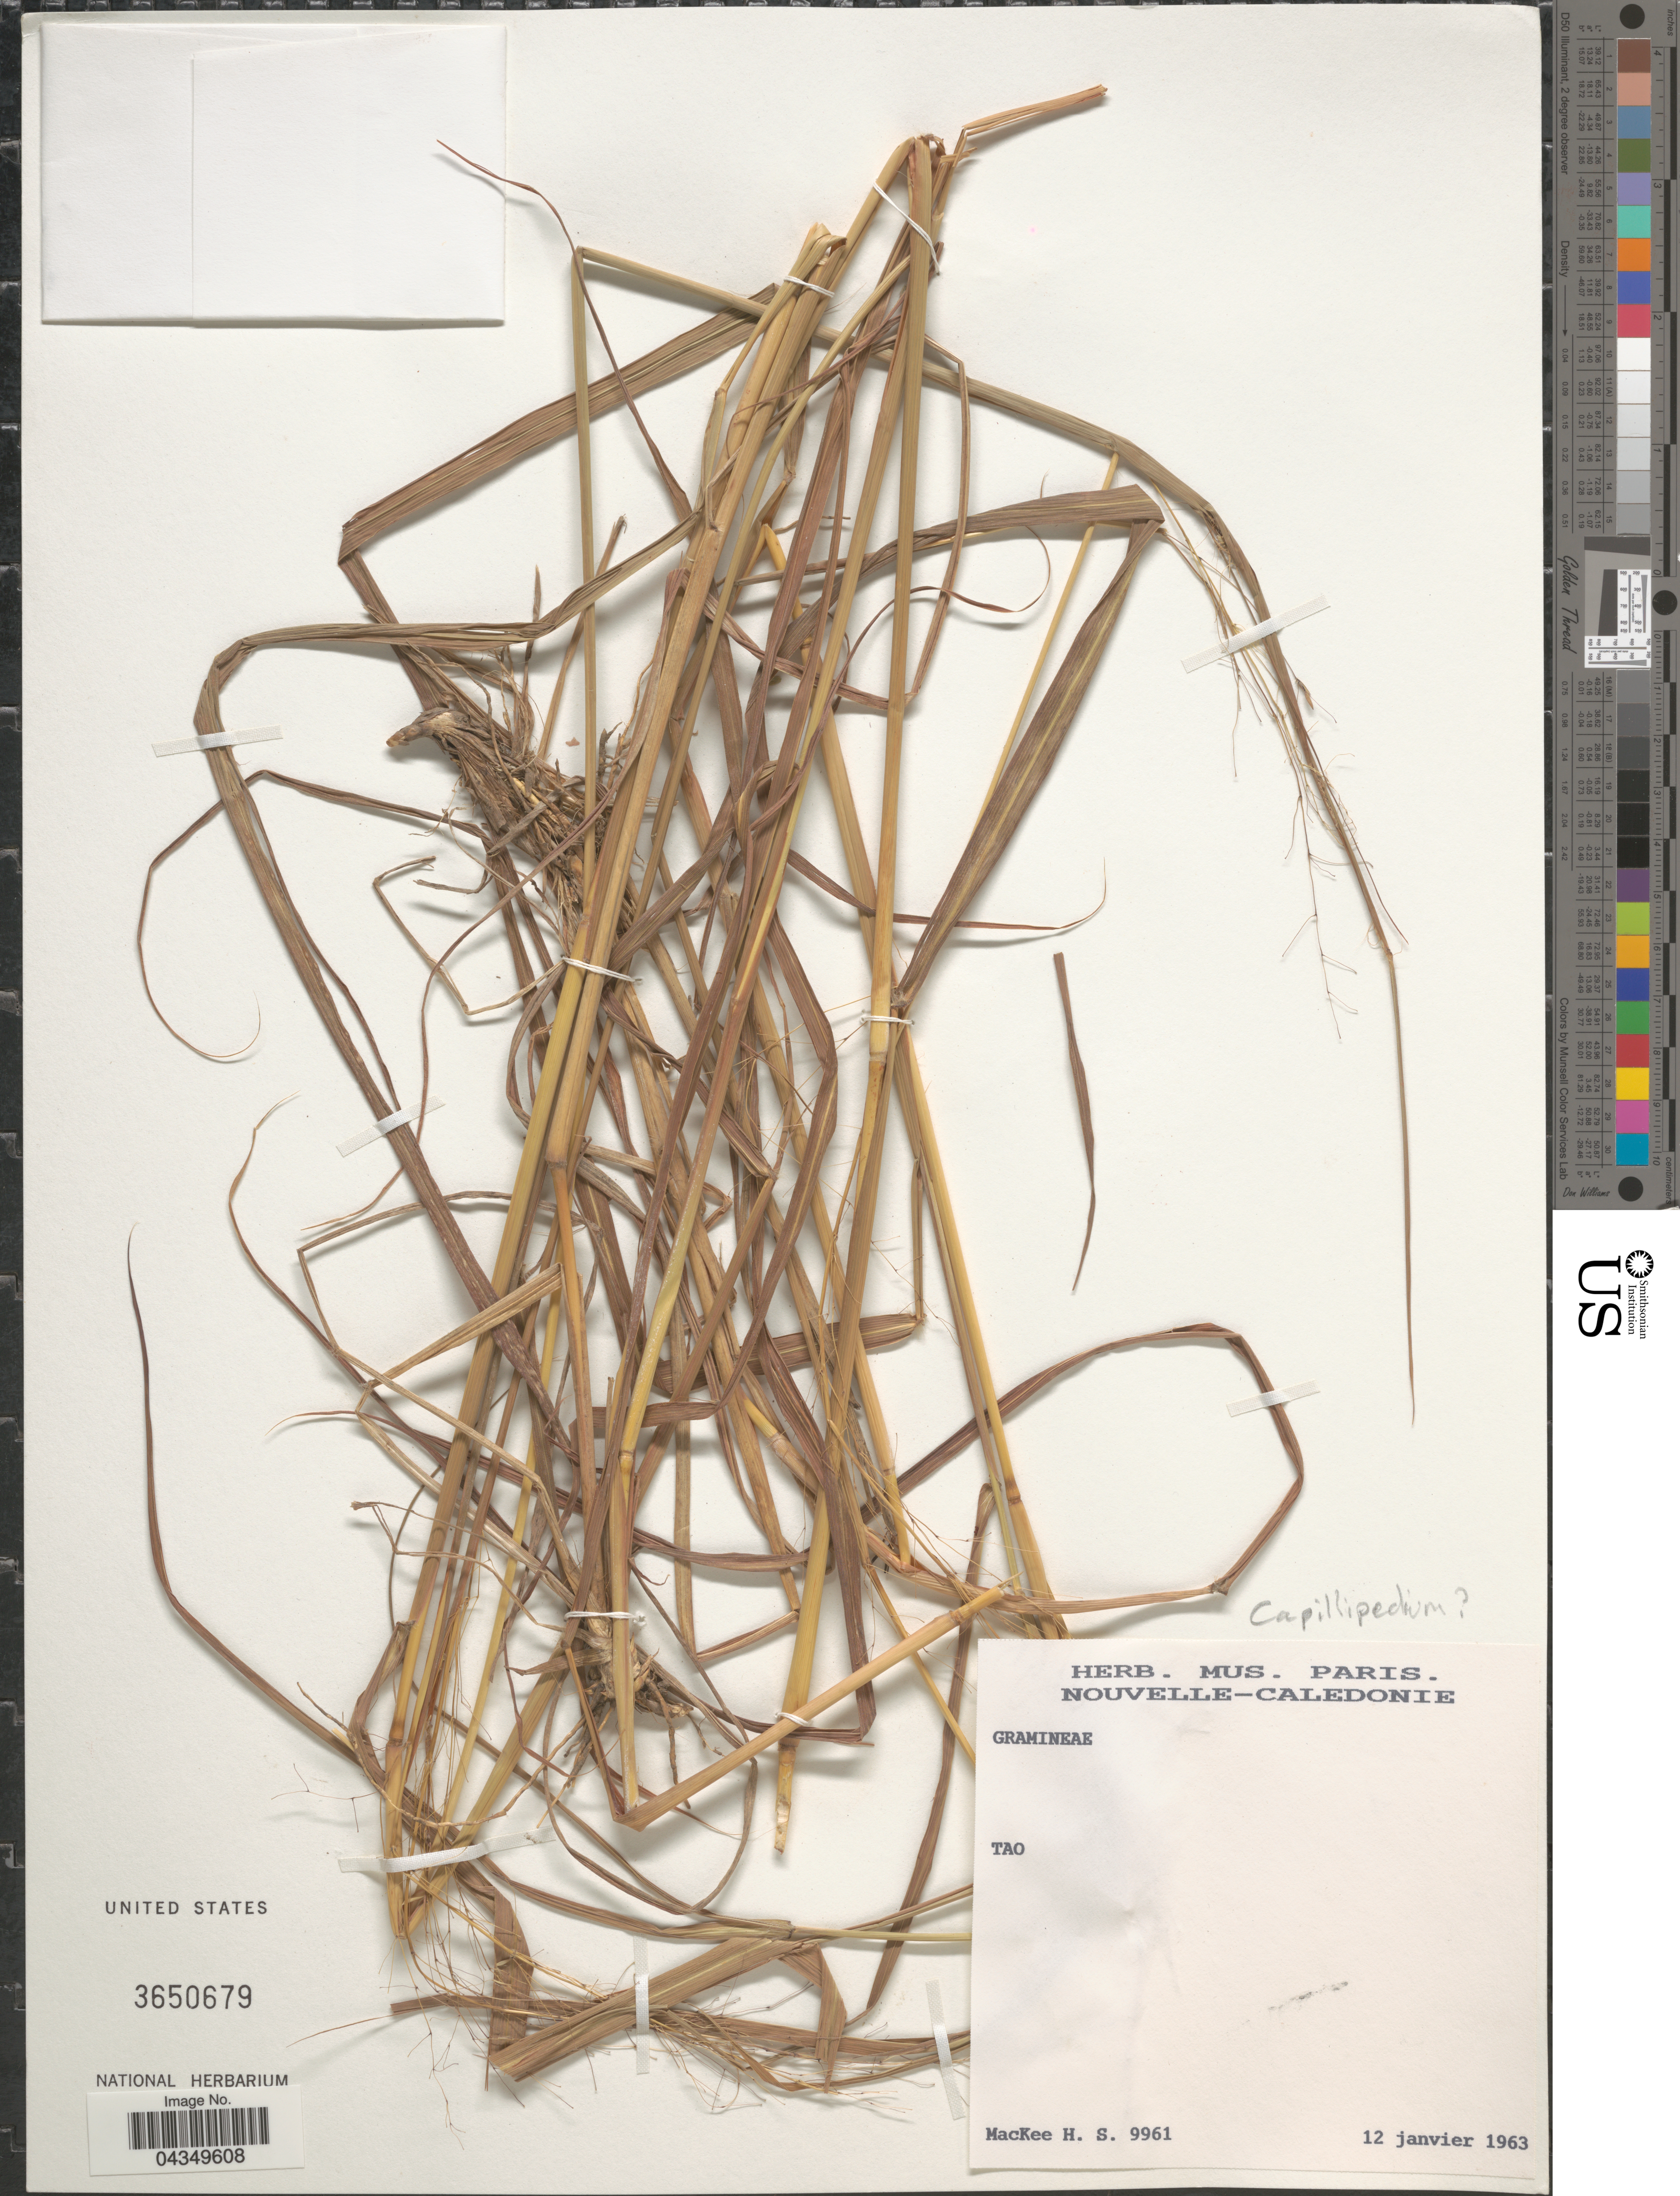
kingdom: Plantae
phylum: Tracheophyta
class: Liliopsida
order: Poales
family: Poaceae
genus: Capillipedium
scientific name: Capillipedium parviflorum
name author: (R. Br.) Stapf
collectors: H. S. MacKee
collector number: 9961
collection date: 1963-01-12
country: New Caledonia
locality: Tao.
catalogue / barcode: US 3650679